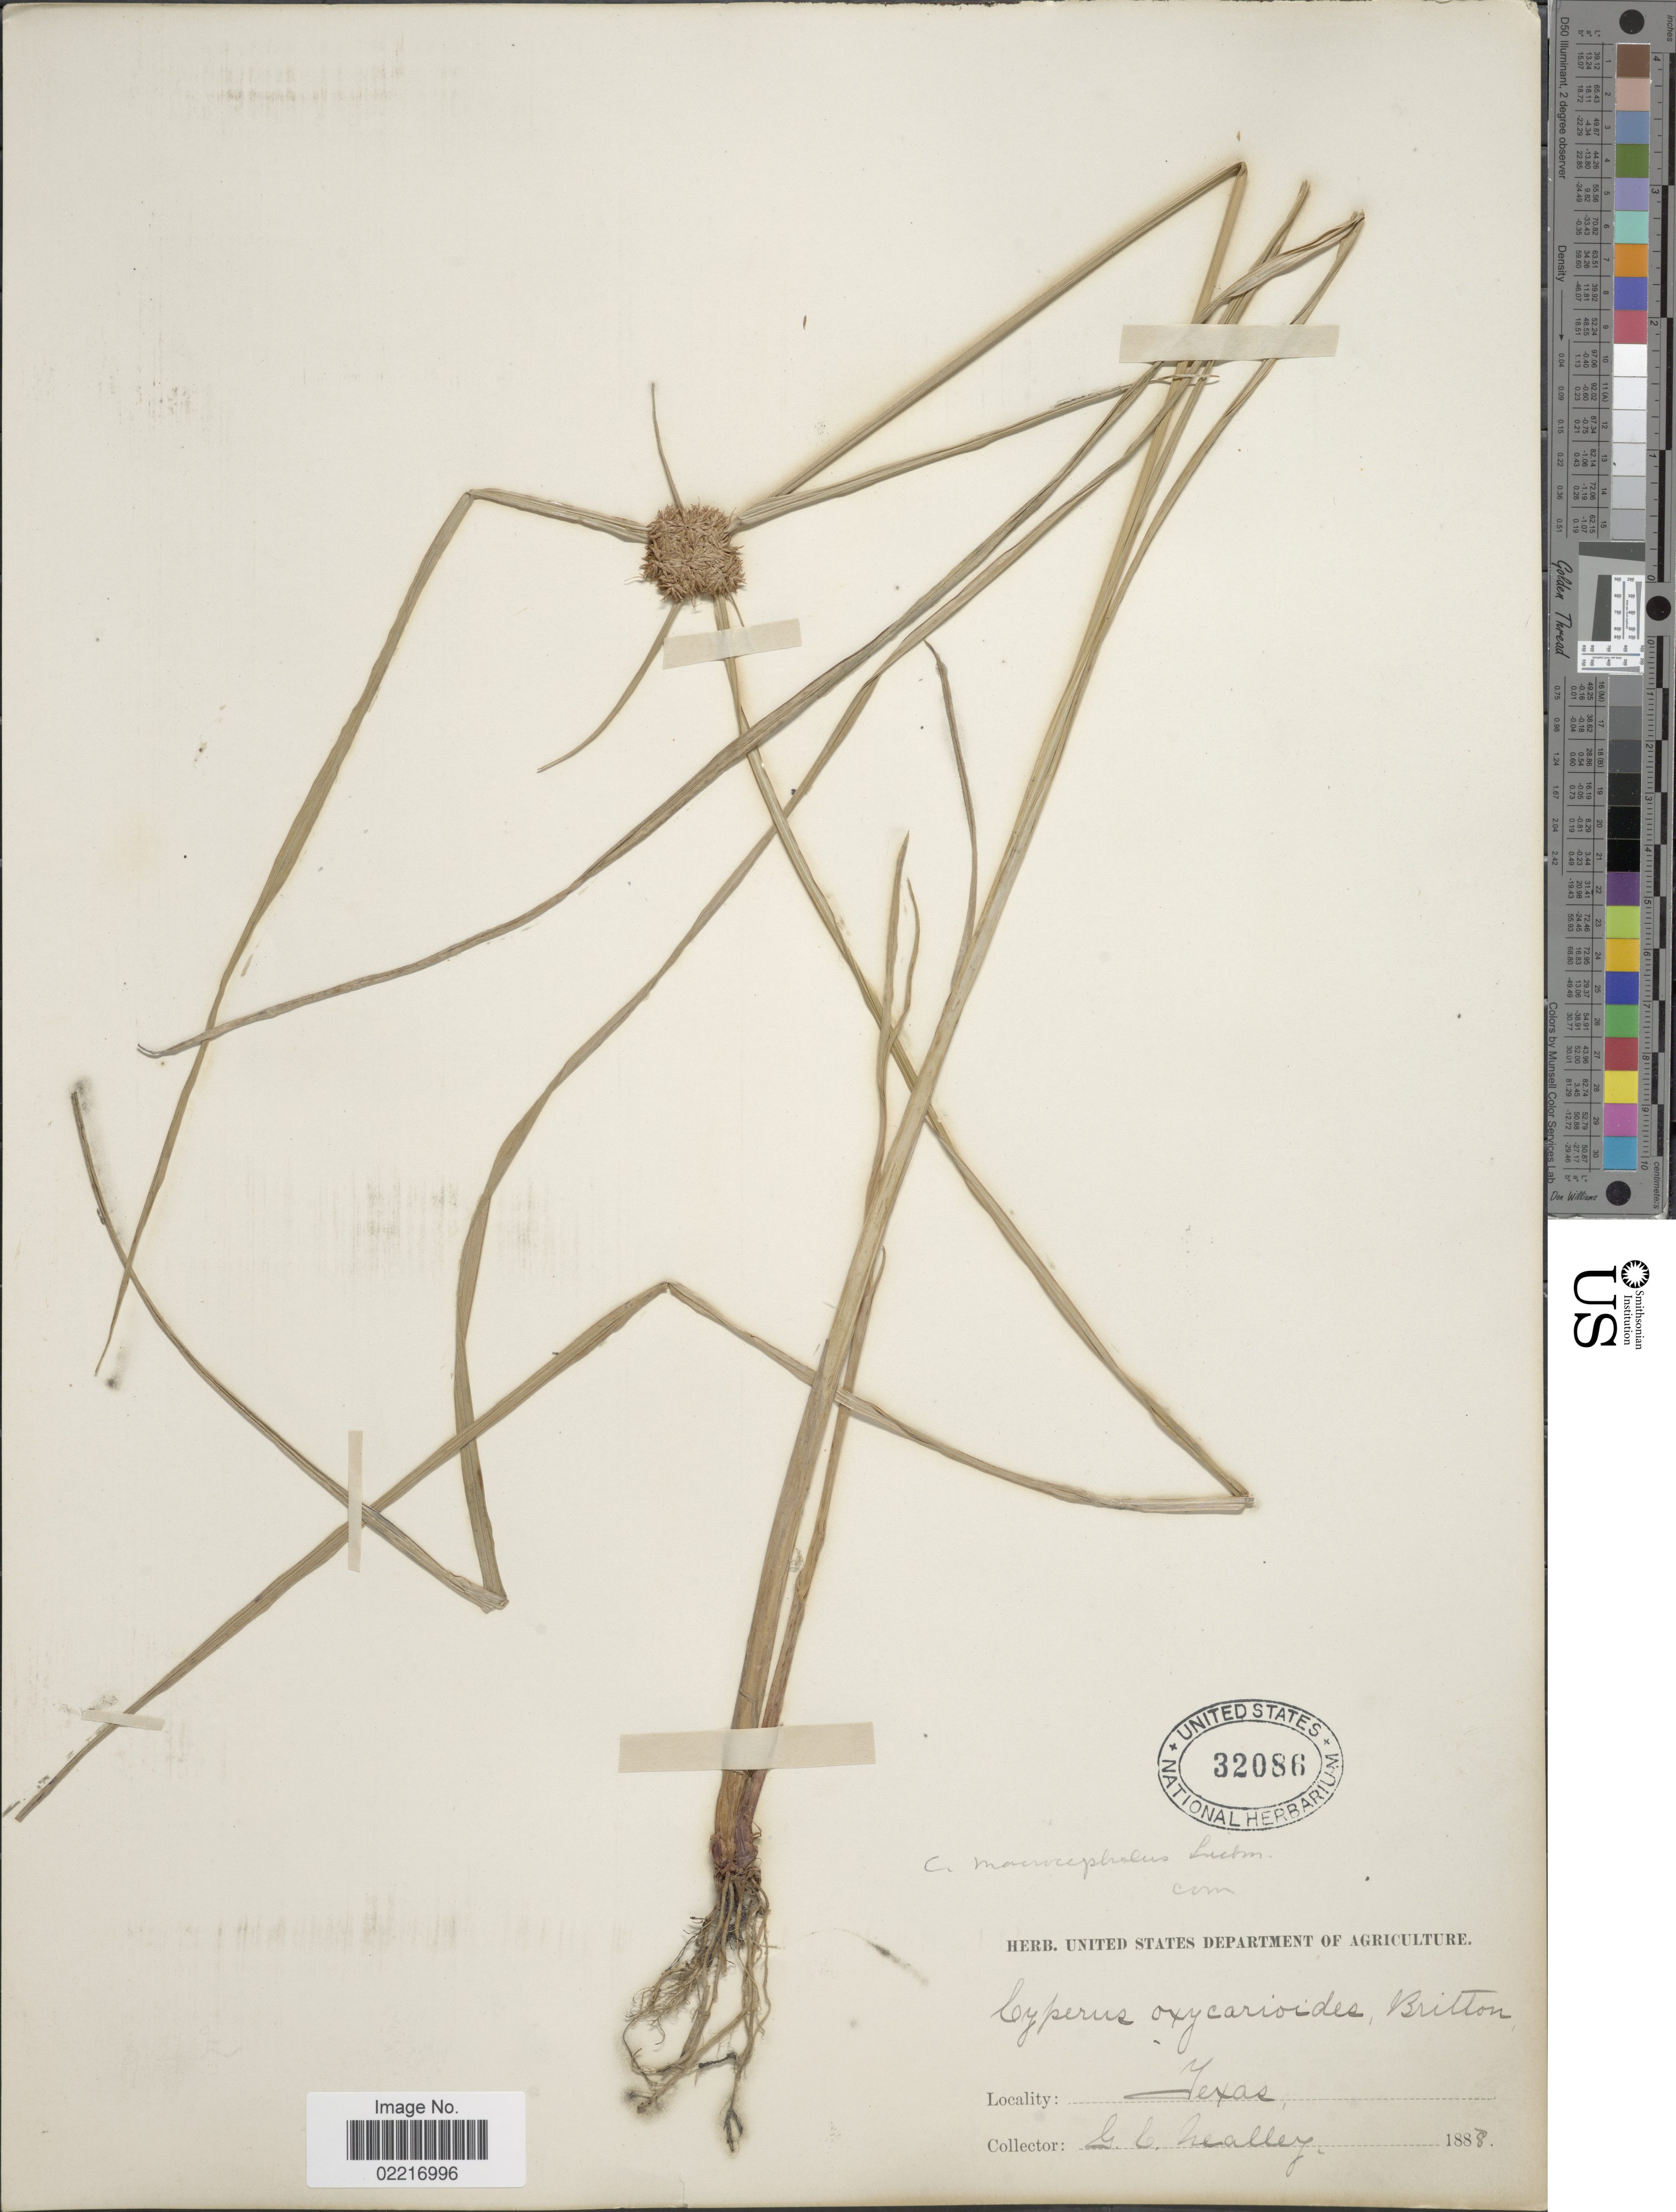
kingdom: Plantae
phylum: Tracheophyta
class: Liliopsida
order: Poales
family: Cyperaceae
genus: Cyperus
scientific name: Cyperus conglobatus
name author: Humb. ex Link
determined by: Strong, Mark T., (BOT), Smithsonian Institution - National Museum of Natural History (UNITED STATES)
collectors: G. C. Nealley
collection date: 1888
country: United States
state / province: Texas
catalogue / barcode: US 32086